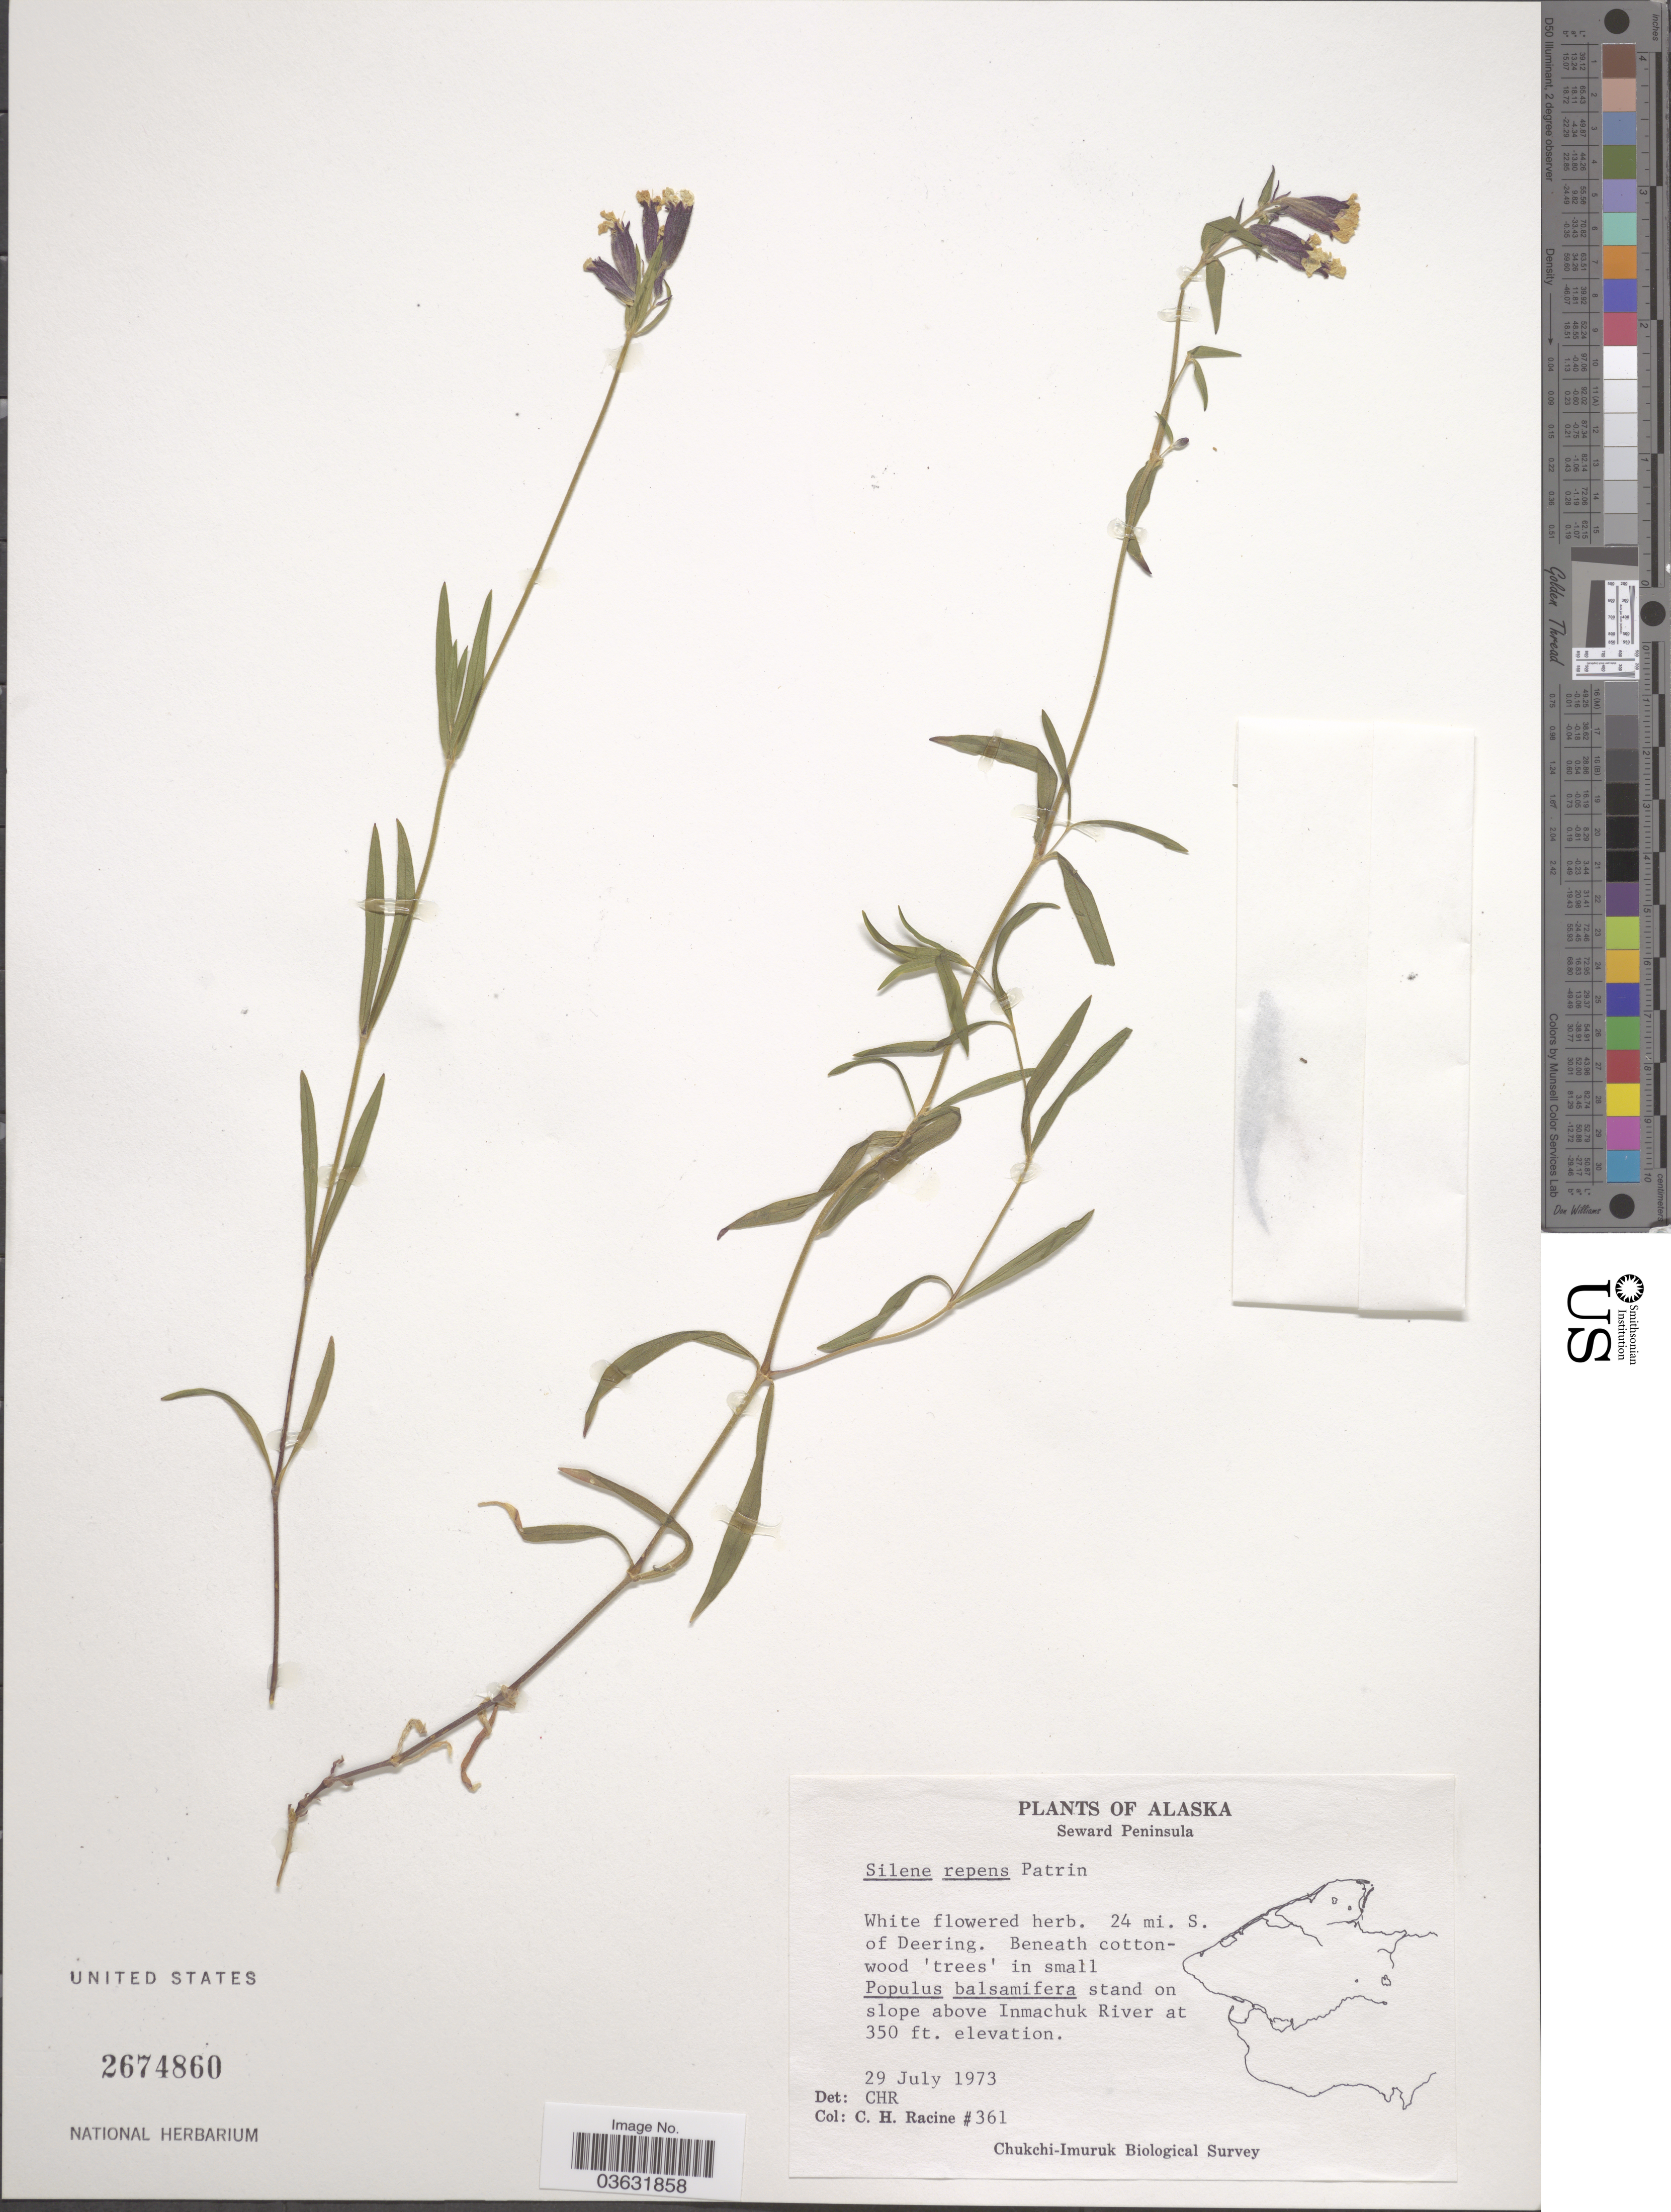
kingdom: Plantae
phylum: Tracheophyta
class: Magnoliopsida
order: Caryophyllales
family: Caryophyllaceae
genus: Silene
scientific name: Silene repens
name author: Patrin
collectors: C. Racine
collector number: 361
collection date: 1973-07-29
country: United States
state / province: Alaska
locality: Seward Peninsula. 24 mi. S. of Deering. Above Inmachuk River.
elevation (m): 107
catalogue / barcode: US 2674860